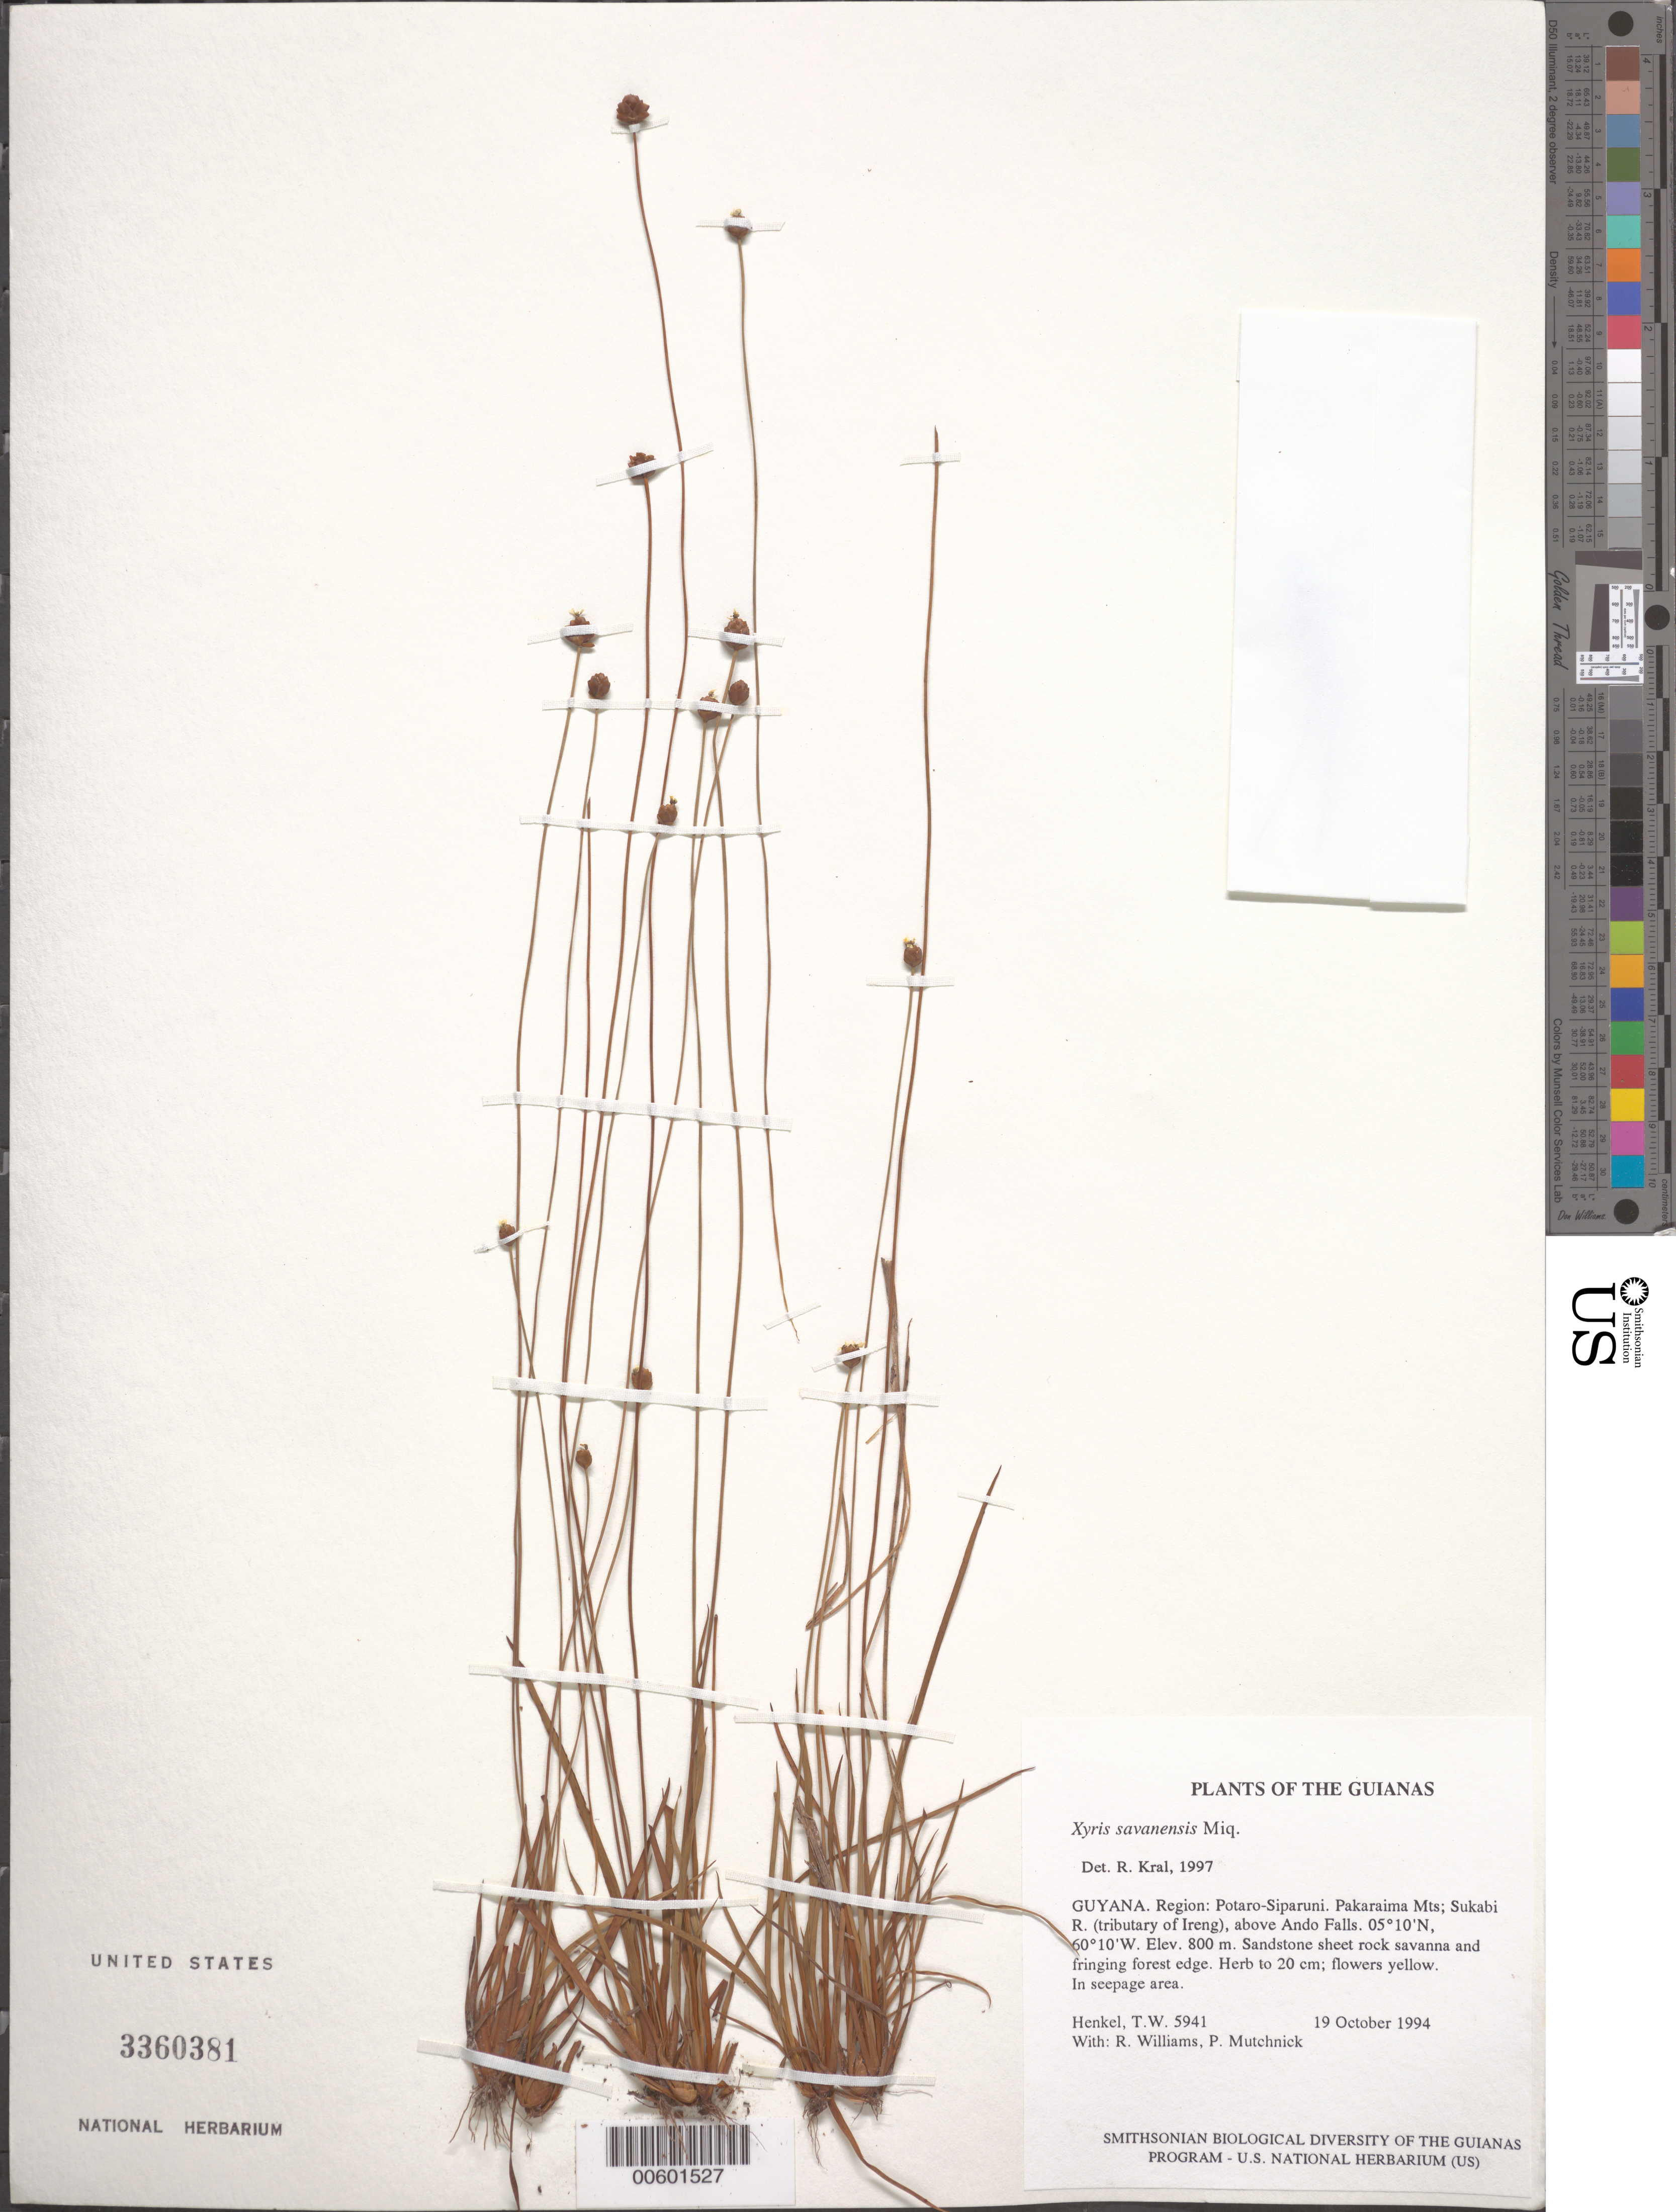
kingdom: Plantae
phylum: Tracheophyta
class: Liliopsida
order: Poales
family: Xyridaceae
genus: Xyris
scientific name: Xyris savanensis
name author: Miq.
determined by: Kral, Robert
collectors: T. Henkel, R. Williams & P. Mutchnick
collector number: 5941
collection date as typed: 19 October 1994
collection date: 1994-10-19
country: Guyana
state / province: Potaro-Siparuni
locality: Pakaraima Mts; Sukabi R. (tributary of Ireng), above Ando Falls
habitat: Sandstone sheet rock savanna and fringing forest edge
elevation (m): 800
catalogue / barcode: US 3360381